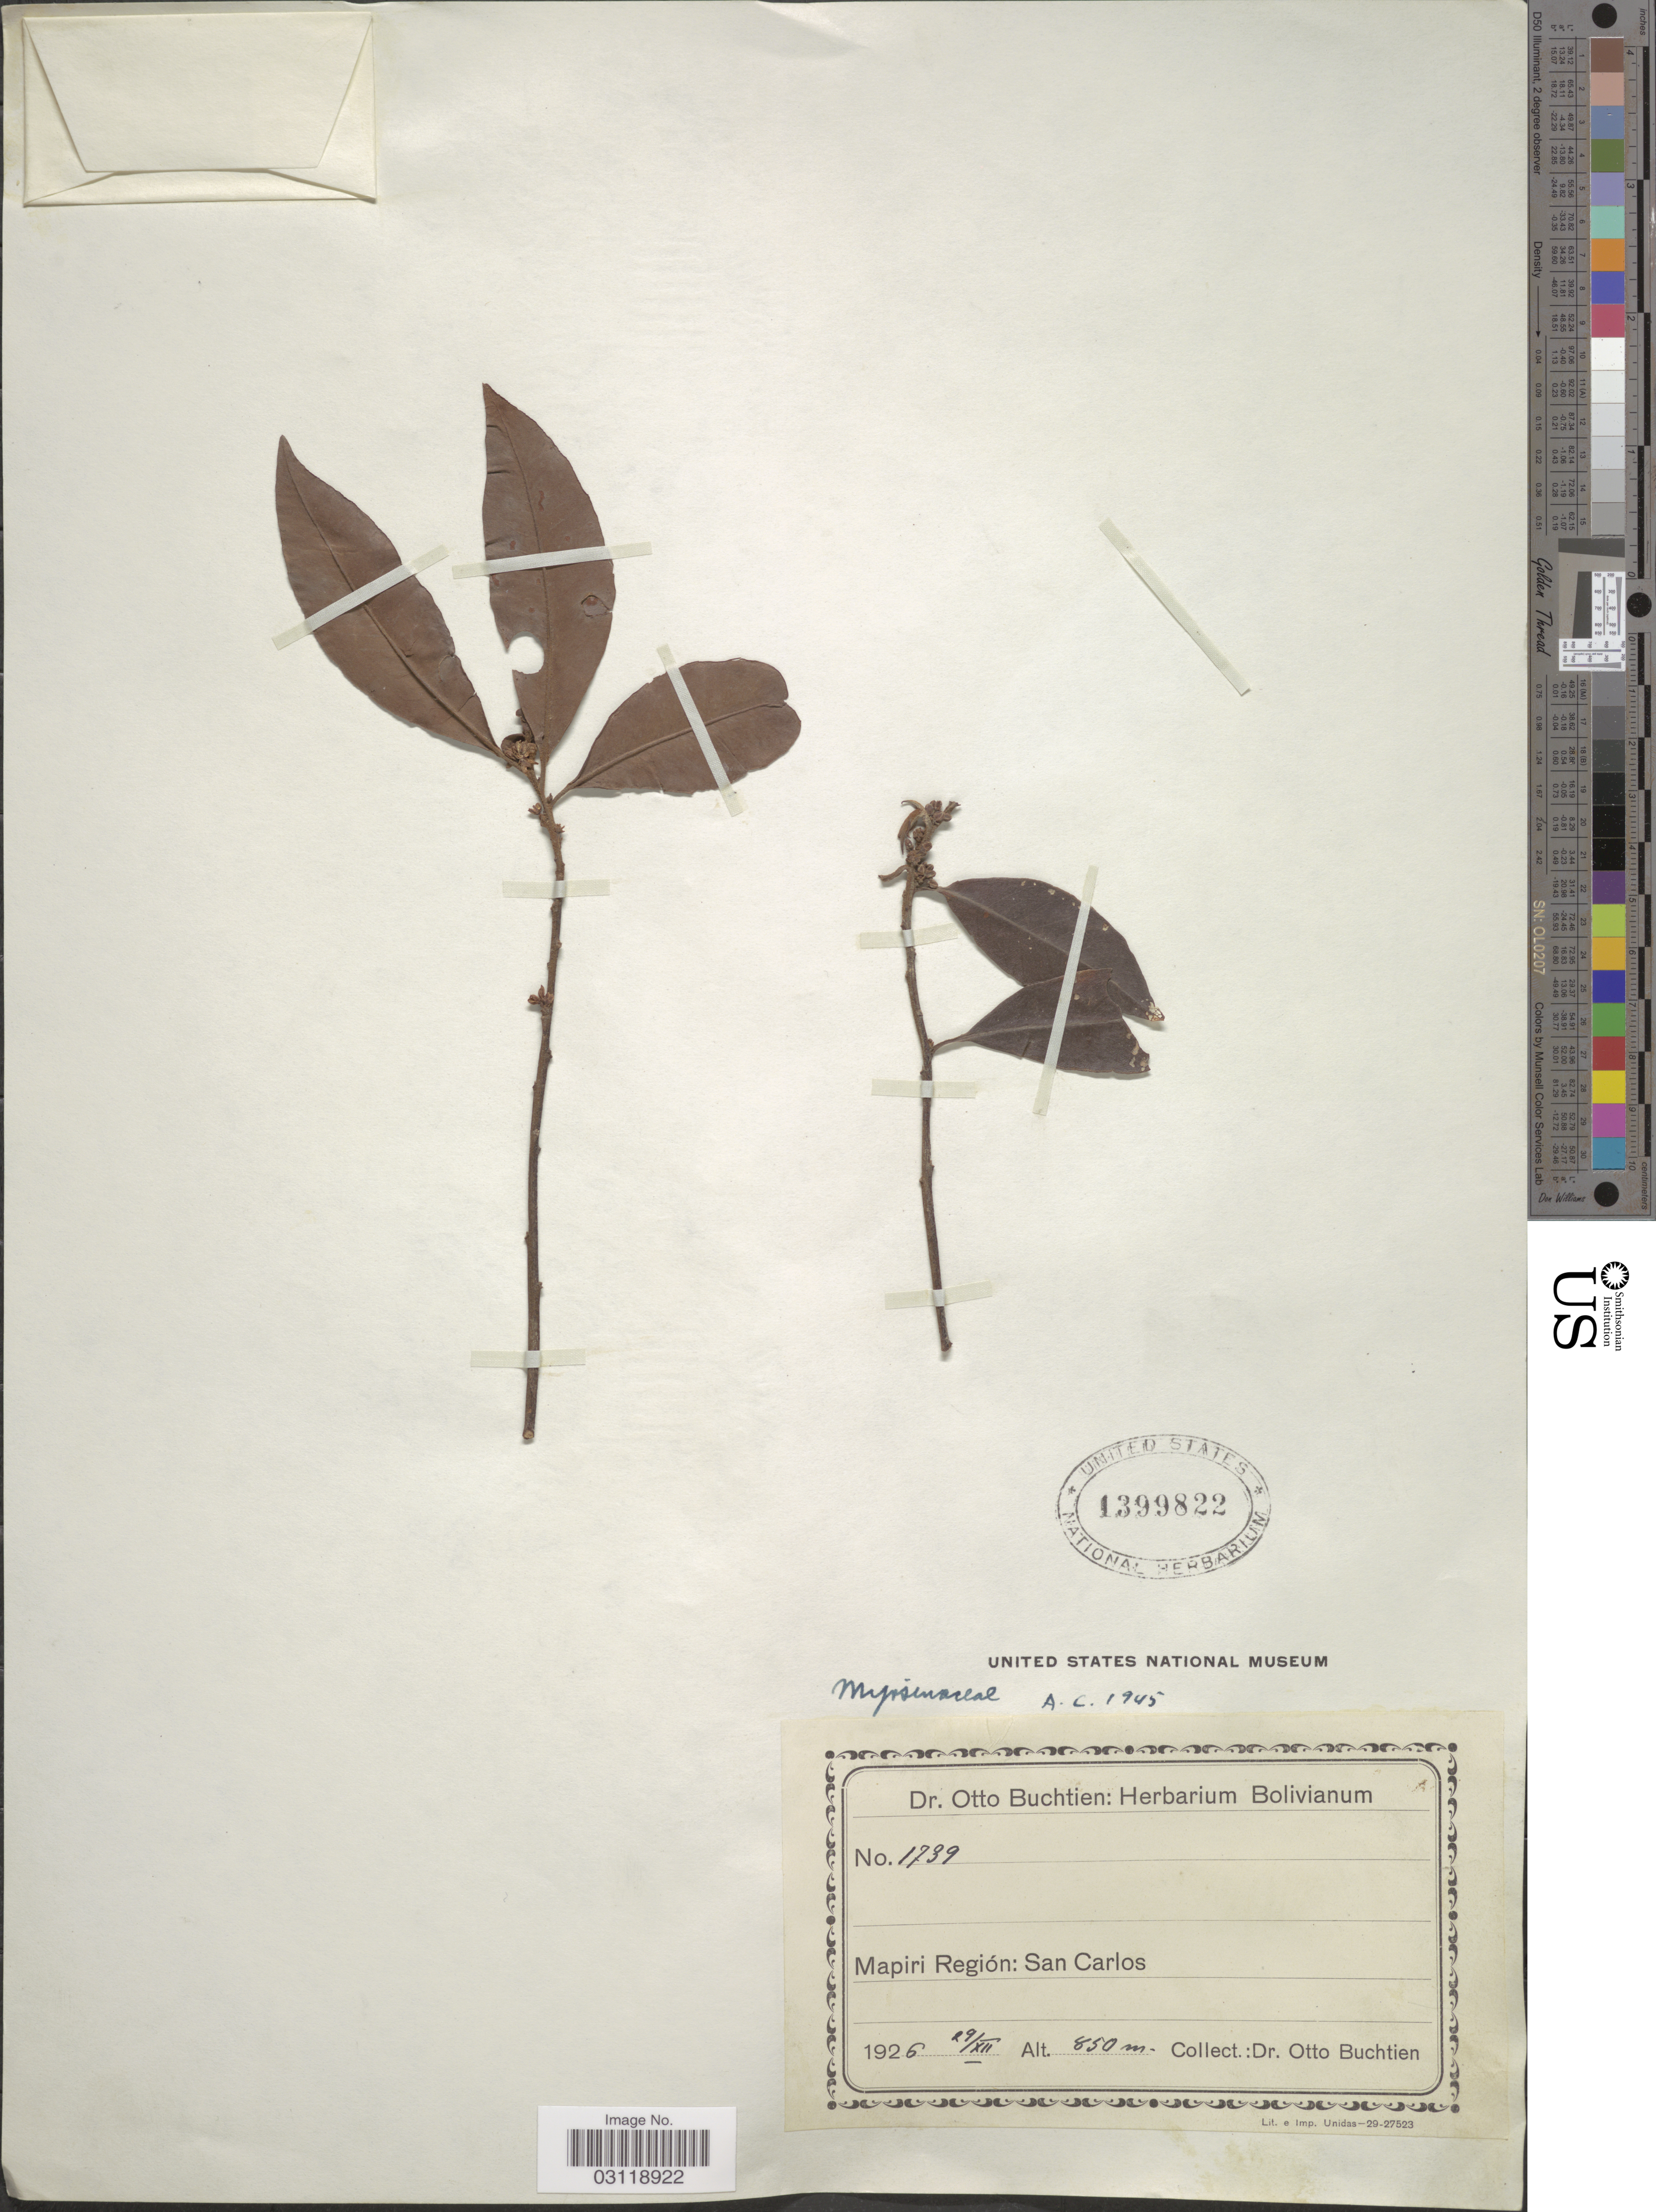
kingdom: Plantae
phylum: Tracheophyta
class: Magnoliopsida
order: Ericales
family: Primulaceae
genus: Rapanea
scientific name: Rapanea sp.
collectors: O. Buchtien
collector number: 1739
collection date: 1926-12-29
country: Bolivia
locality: Mapiri Región: San Carlos.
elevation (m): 850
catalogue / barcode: US 1399822